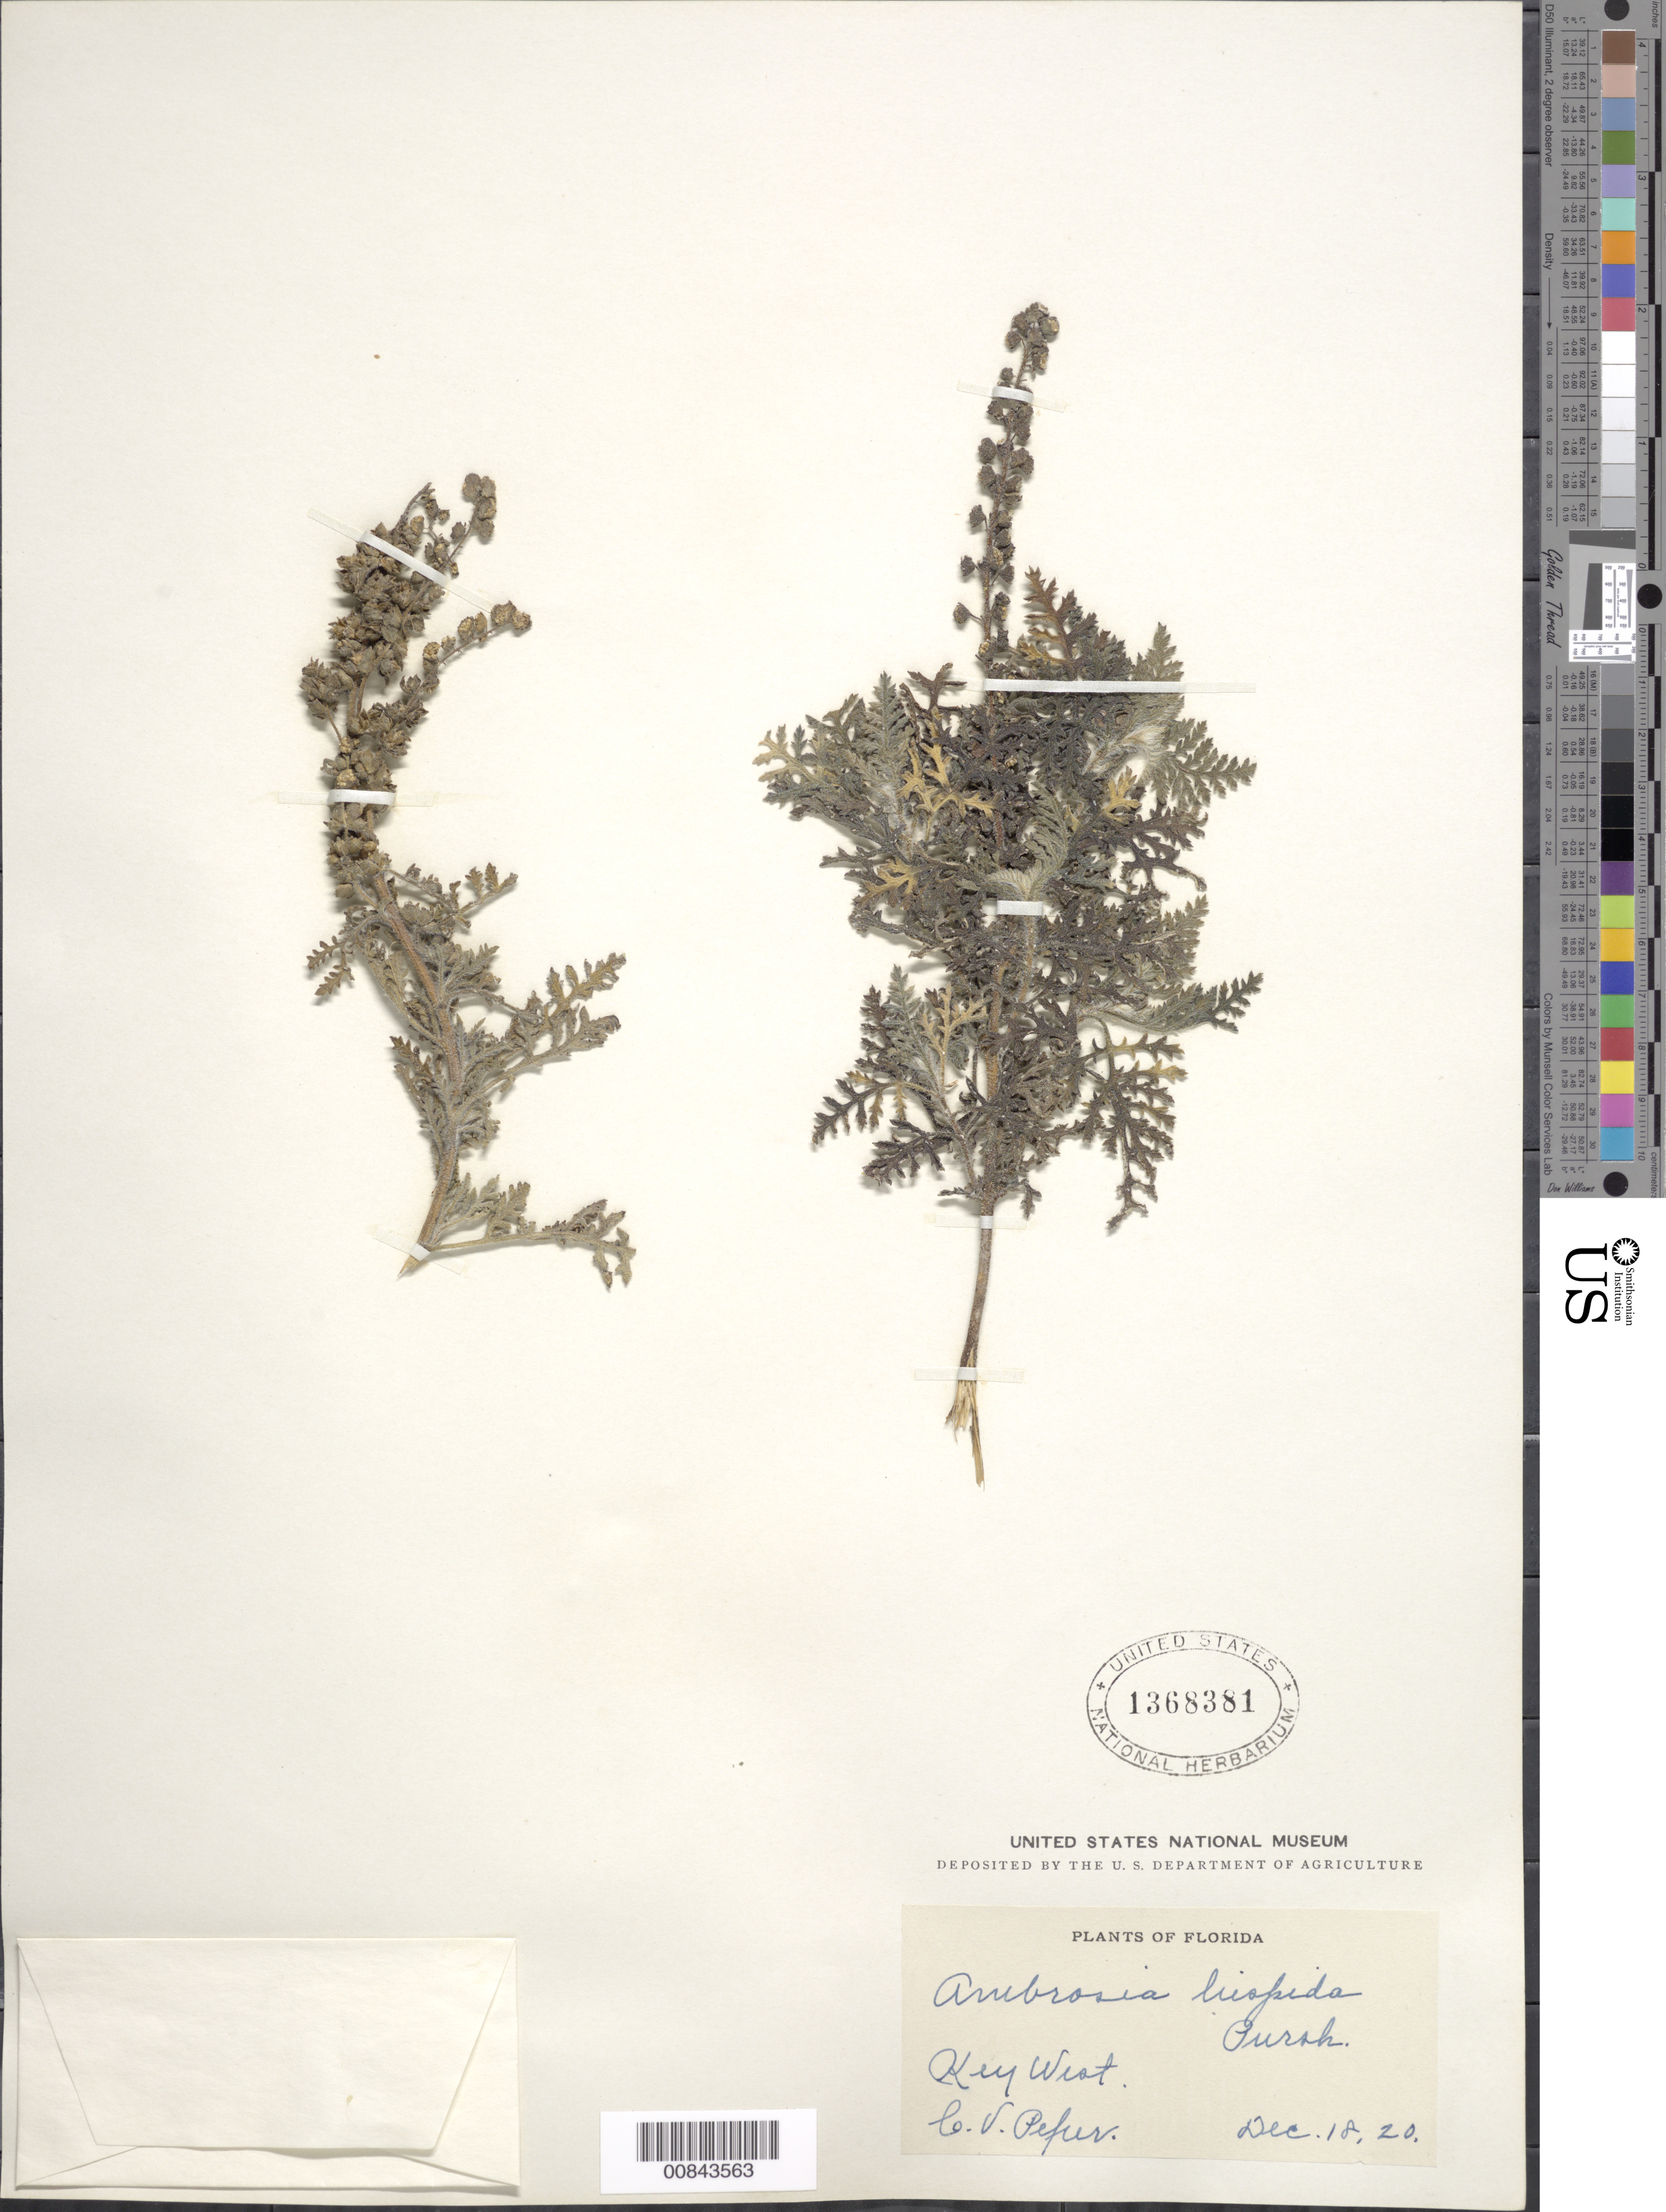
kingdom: Plantae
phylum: Tracheophyta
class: Magnoliopsida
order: Asterales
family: Asteraceae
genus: Ambrosia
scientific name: Ambrosia hispida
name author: Pursh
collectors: C. V. Piper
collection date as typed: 18 Dec 1920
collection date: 1920-12-18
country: United States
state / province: Florida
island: Key West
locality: Key West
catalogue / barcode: US 1368381